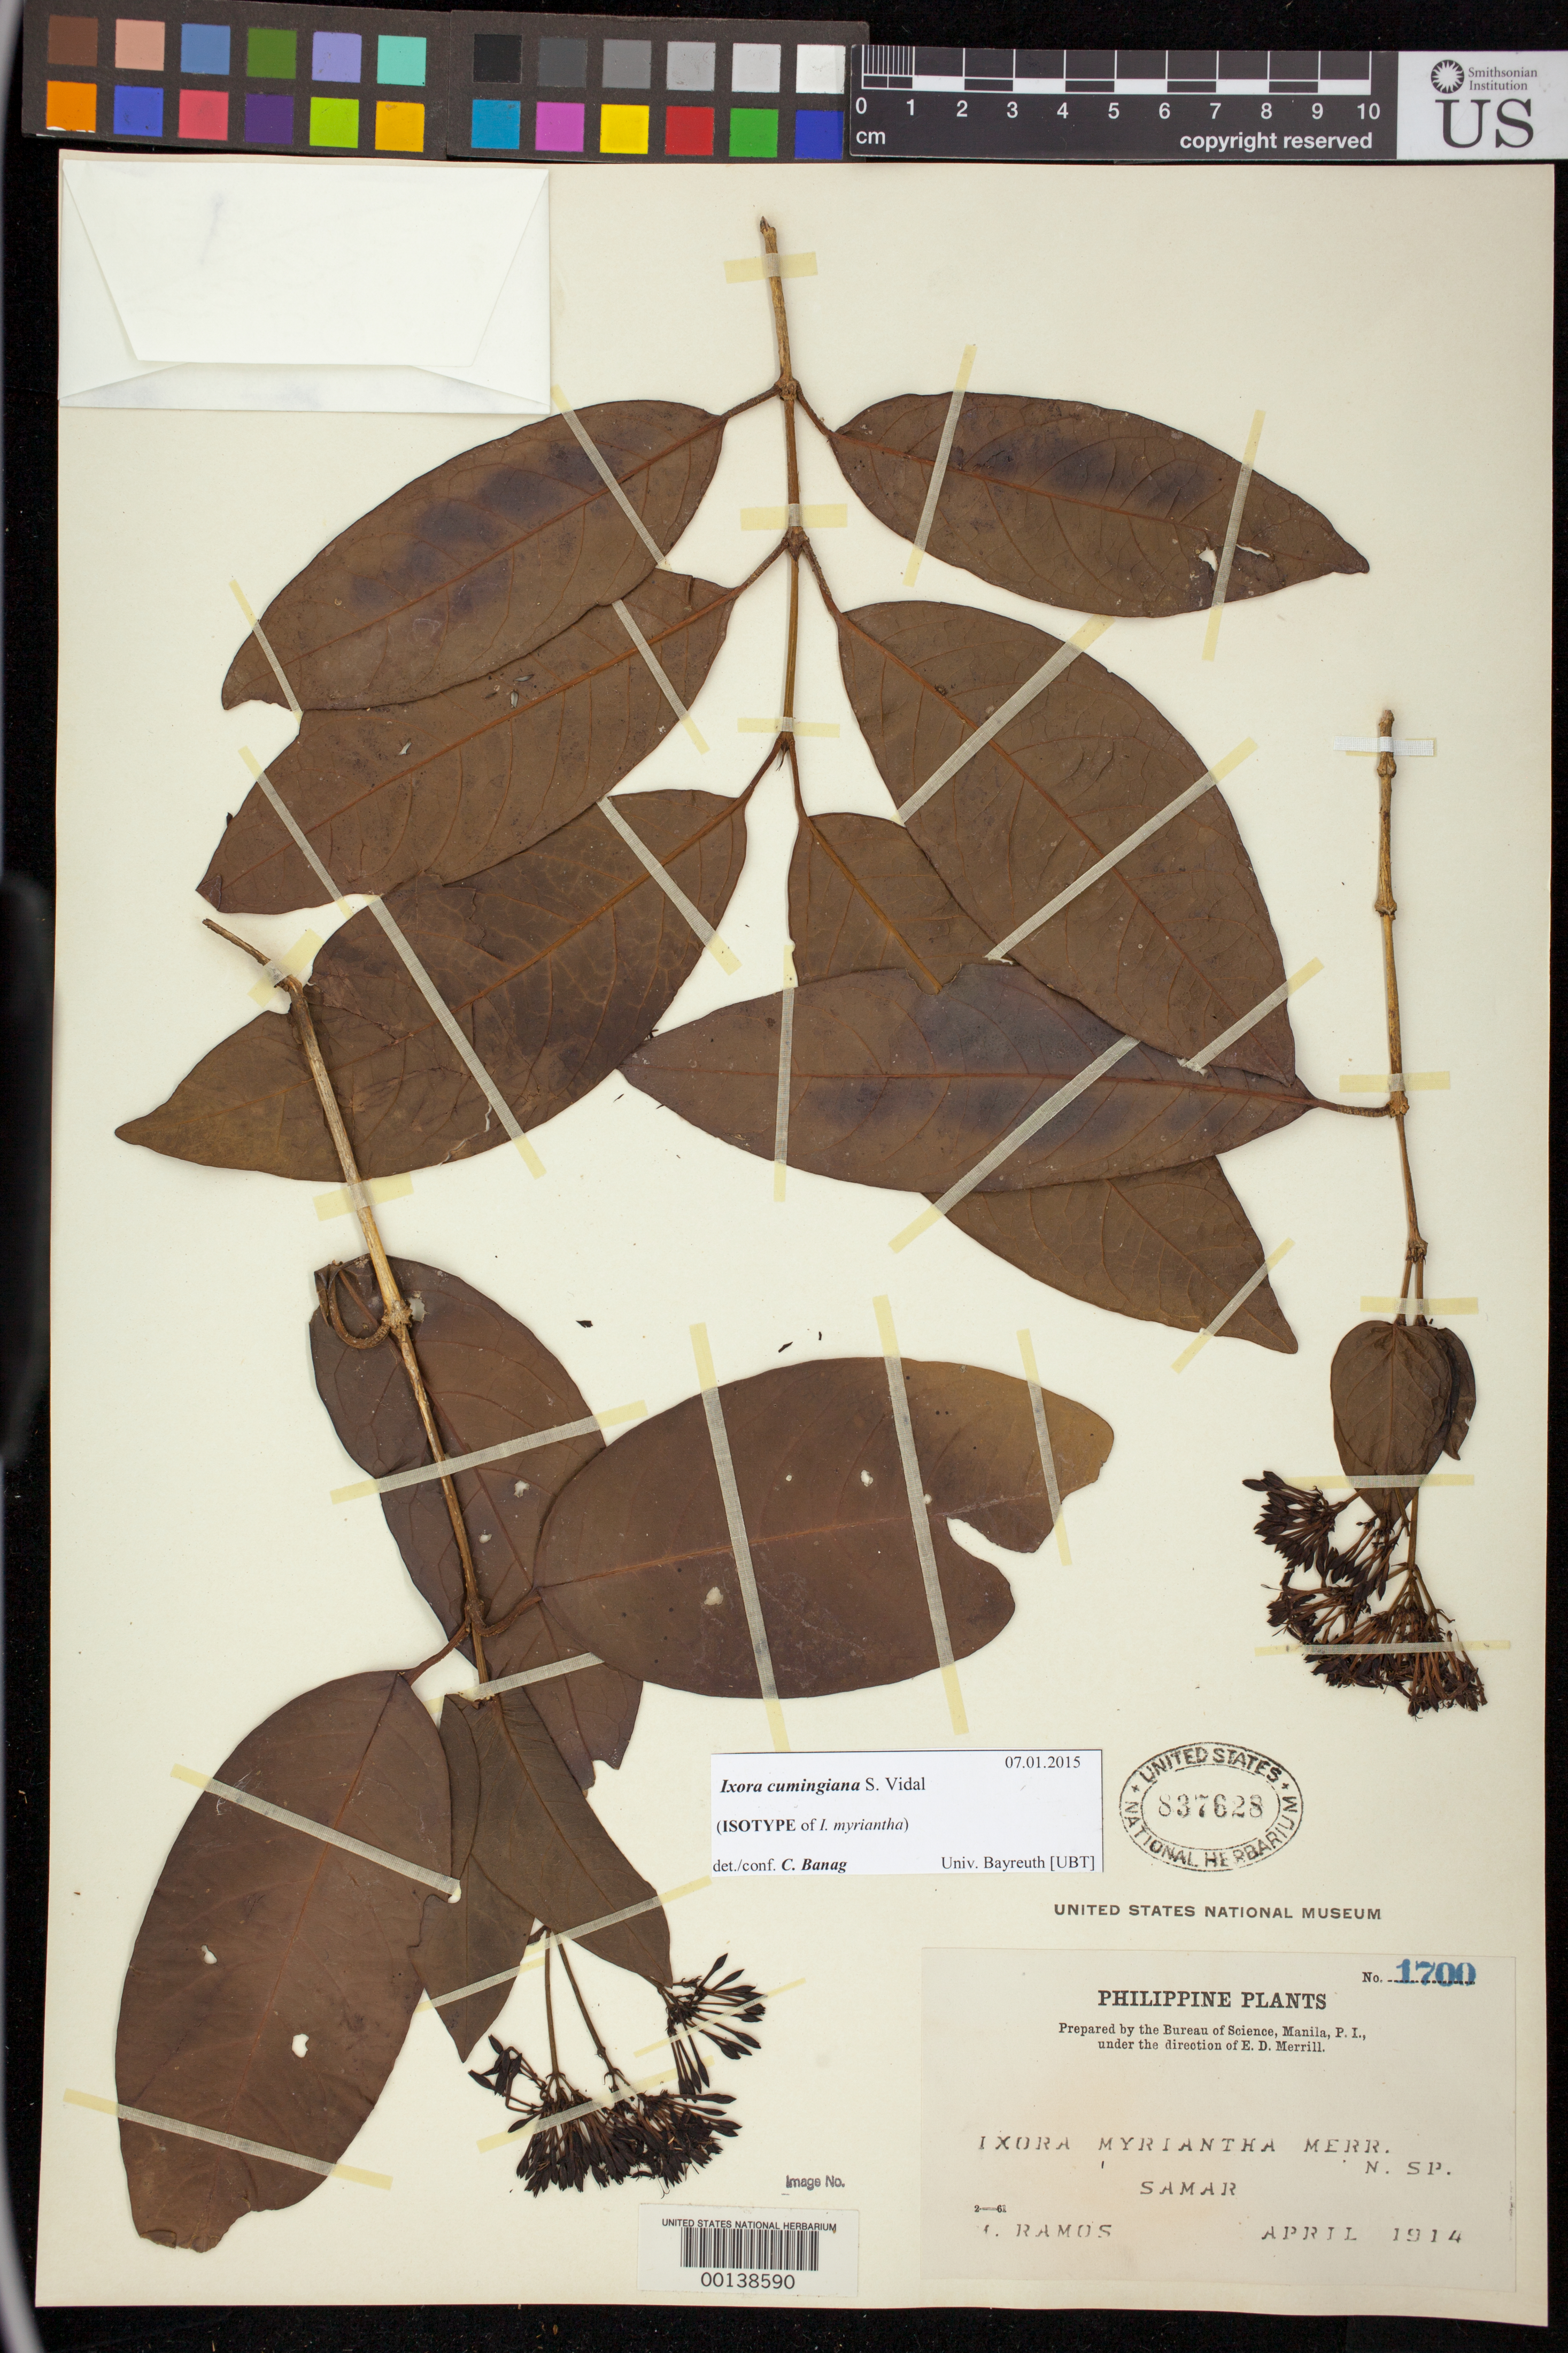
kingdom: Plantae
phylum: Tracheophyta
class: Magnoliopsida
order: Gentianales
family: Rubiaceae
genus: Ixora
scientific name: Ixora myriantha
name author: Merr.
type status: Isotype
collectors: M. Ramos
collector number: Bur. Sci. 1700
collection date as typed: Apr 1914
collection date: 1914-04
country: Philippines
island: Samar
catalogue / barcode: US 837628